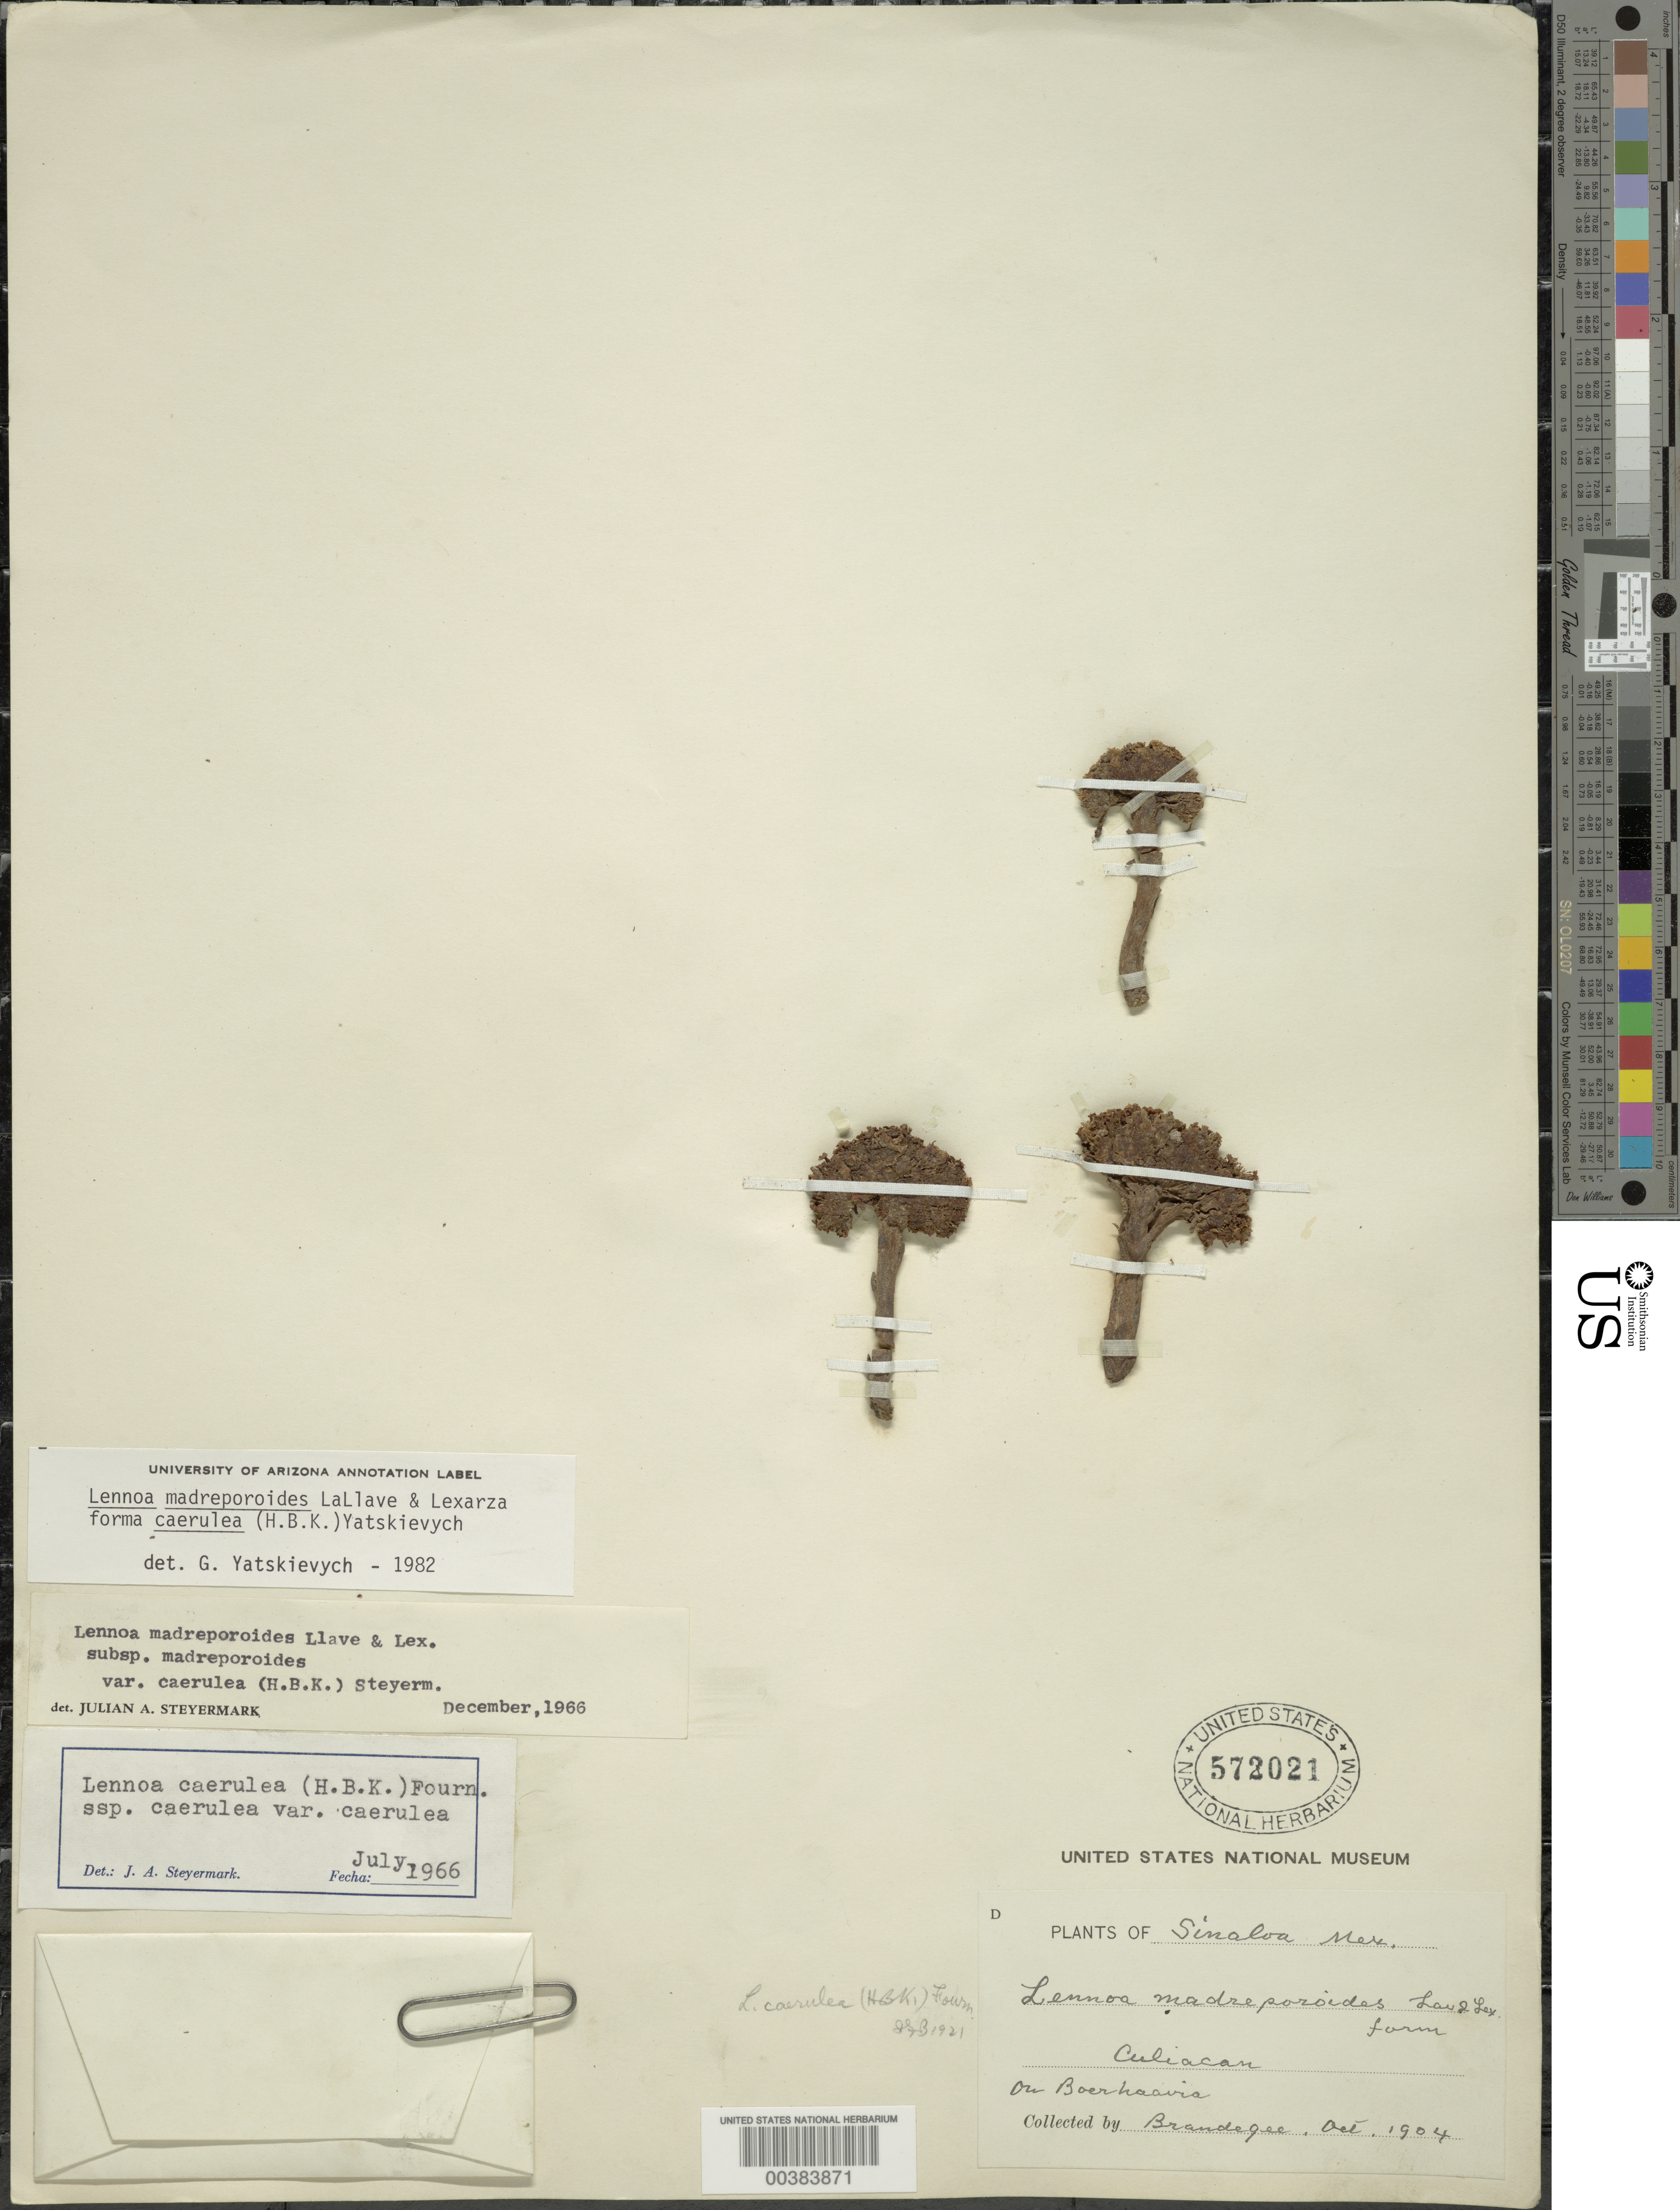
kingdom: Plantae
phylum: Tracheophyta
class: Magnoliopsida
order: Boraginales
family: Lennoaceae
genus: Lennoa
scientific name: Lennoa madreporoides f. caerulea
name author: (Kunth) Yatsk.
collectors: T. S. Brandegee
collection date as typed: Oct 1904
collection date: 1904-10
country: Mexico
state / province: Sinaloa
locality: Culiacan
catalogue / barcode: US 572021